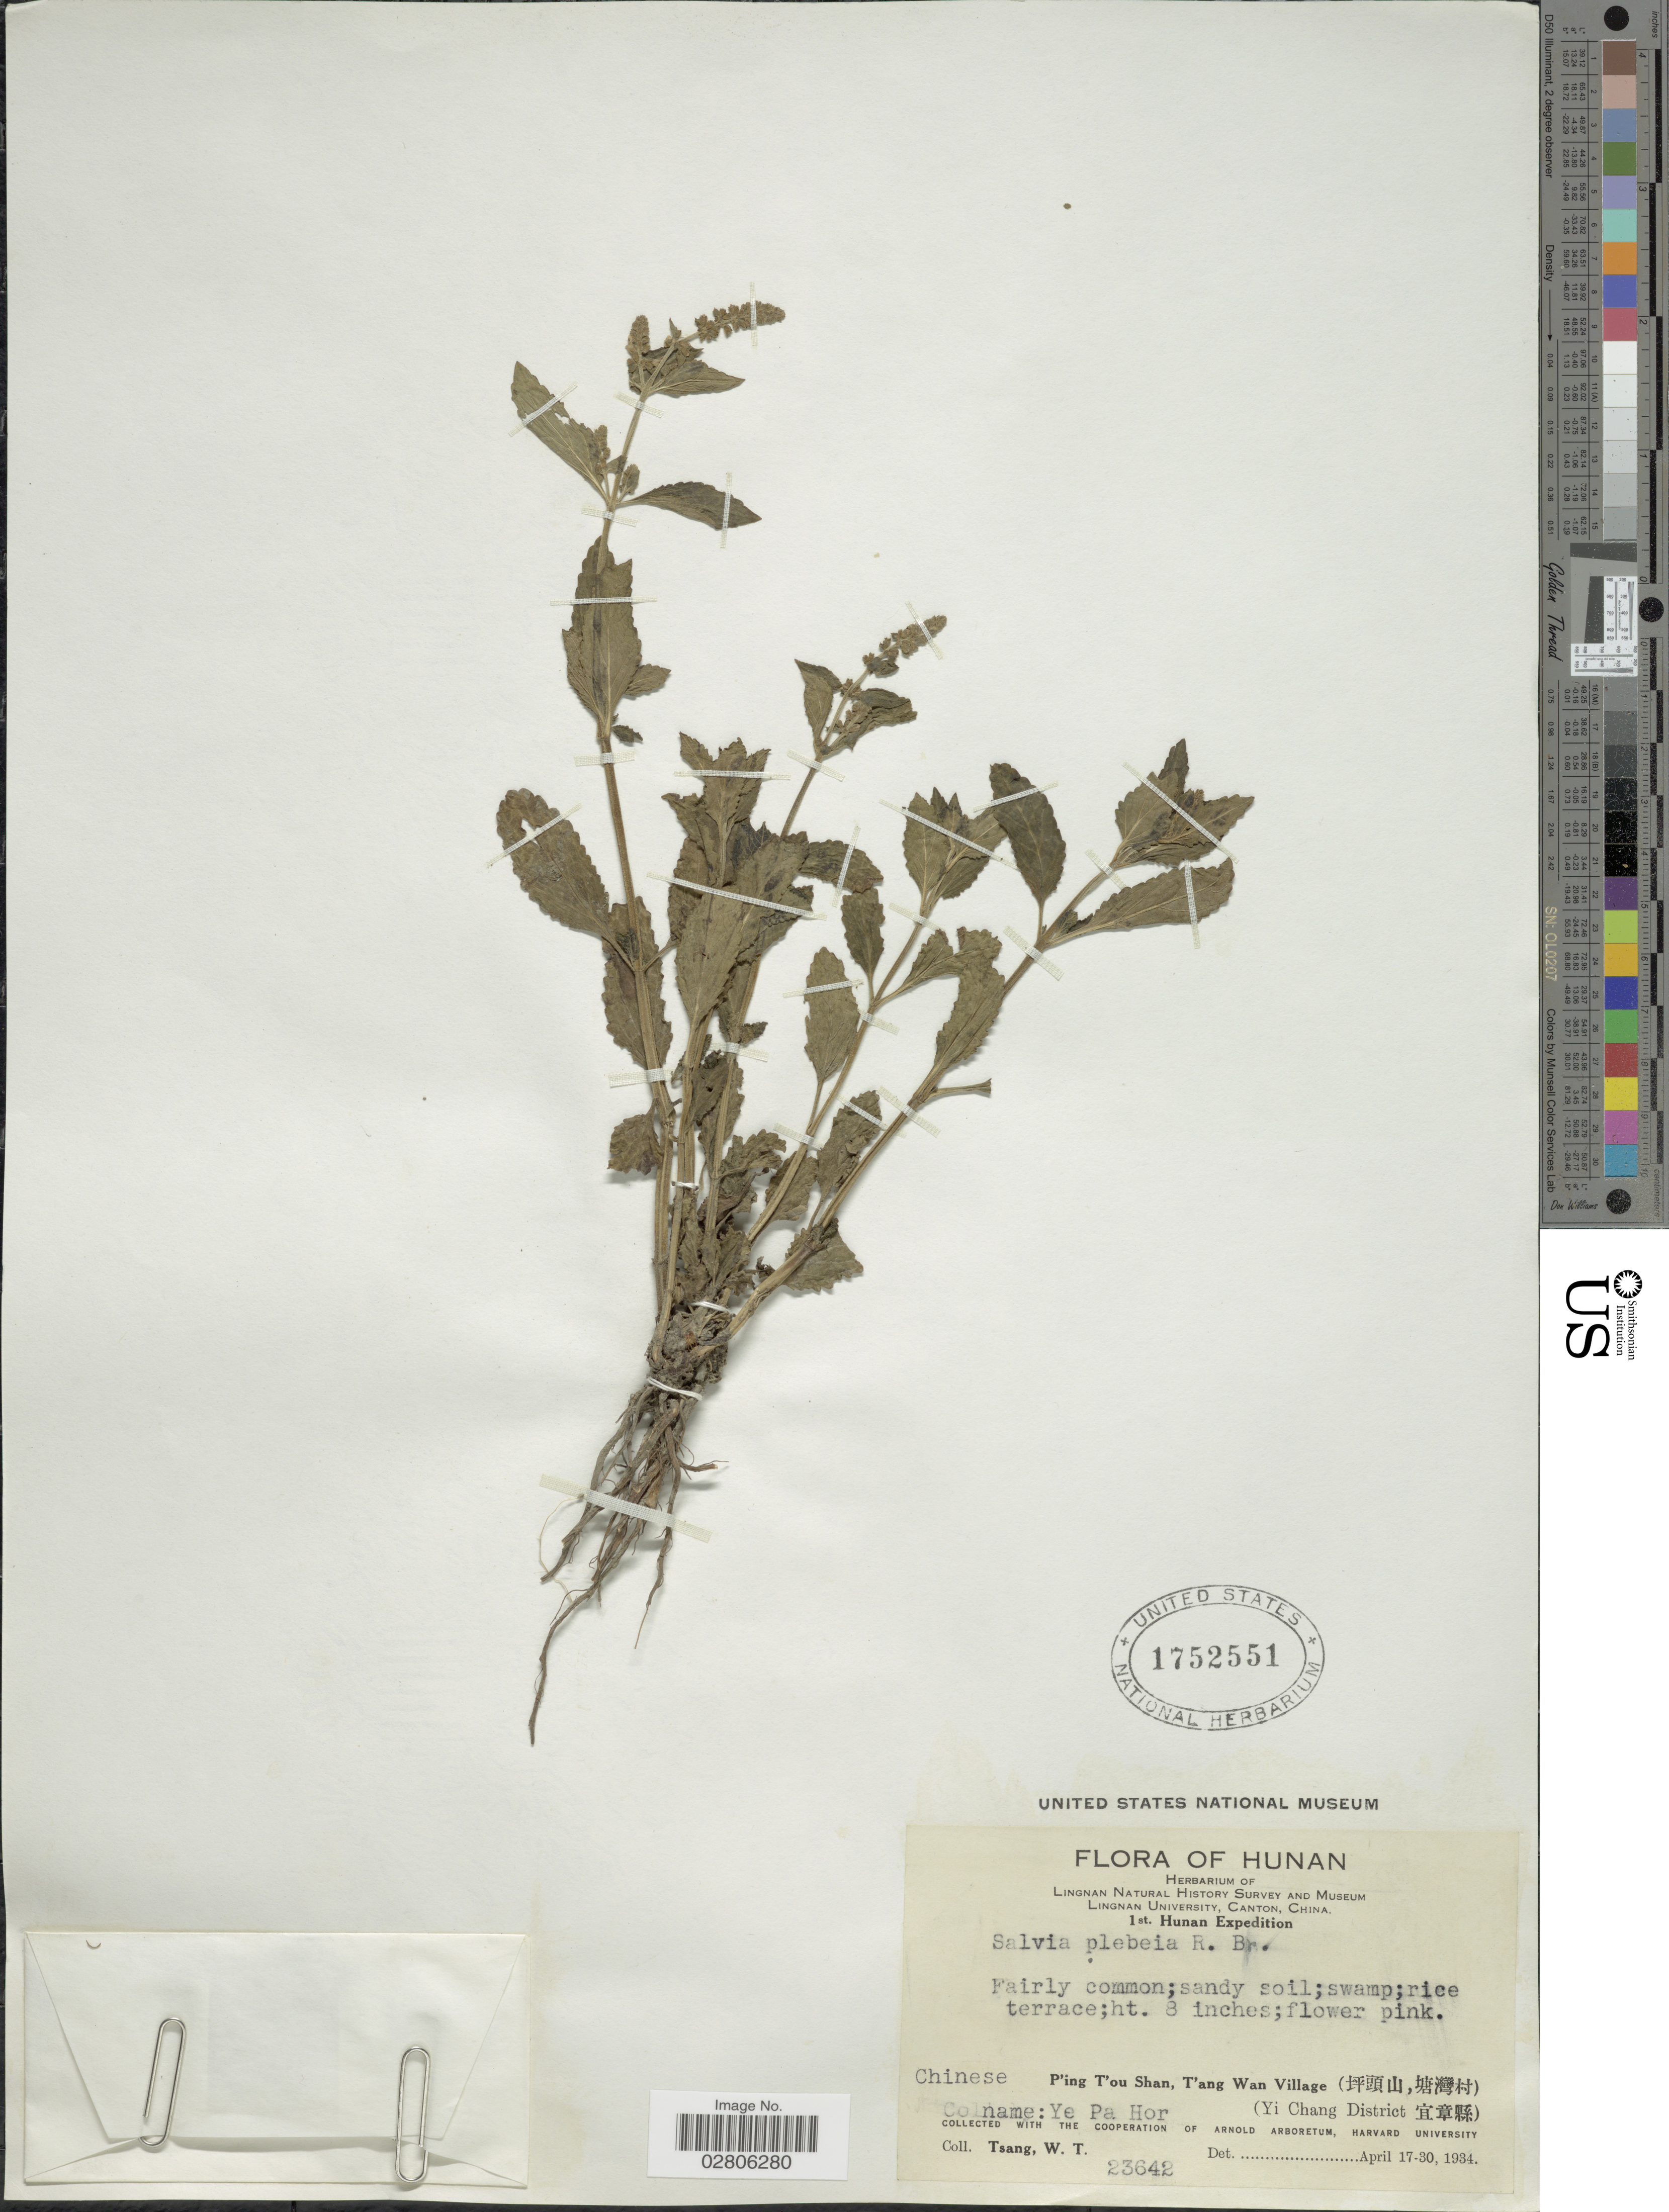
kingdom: Plantae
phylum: Tracheophyta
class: Magnoliopsida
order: Lamiales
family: Lamiaceae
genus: Salvia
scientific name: Salvia plebeia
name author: R. Br.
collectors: W. T. Tsang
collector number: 23642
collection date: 1934-04-17/1934-04-30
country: China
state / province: Hunan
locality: P'ing T'ou Shan, T'ang Wan Village (X, X), Yi Chang District X.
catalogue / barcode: US 1752551